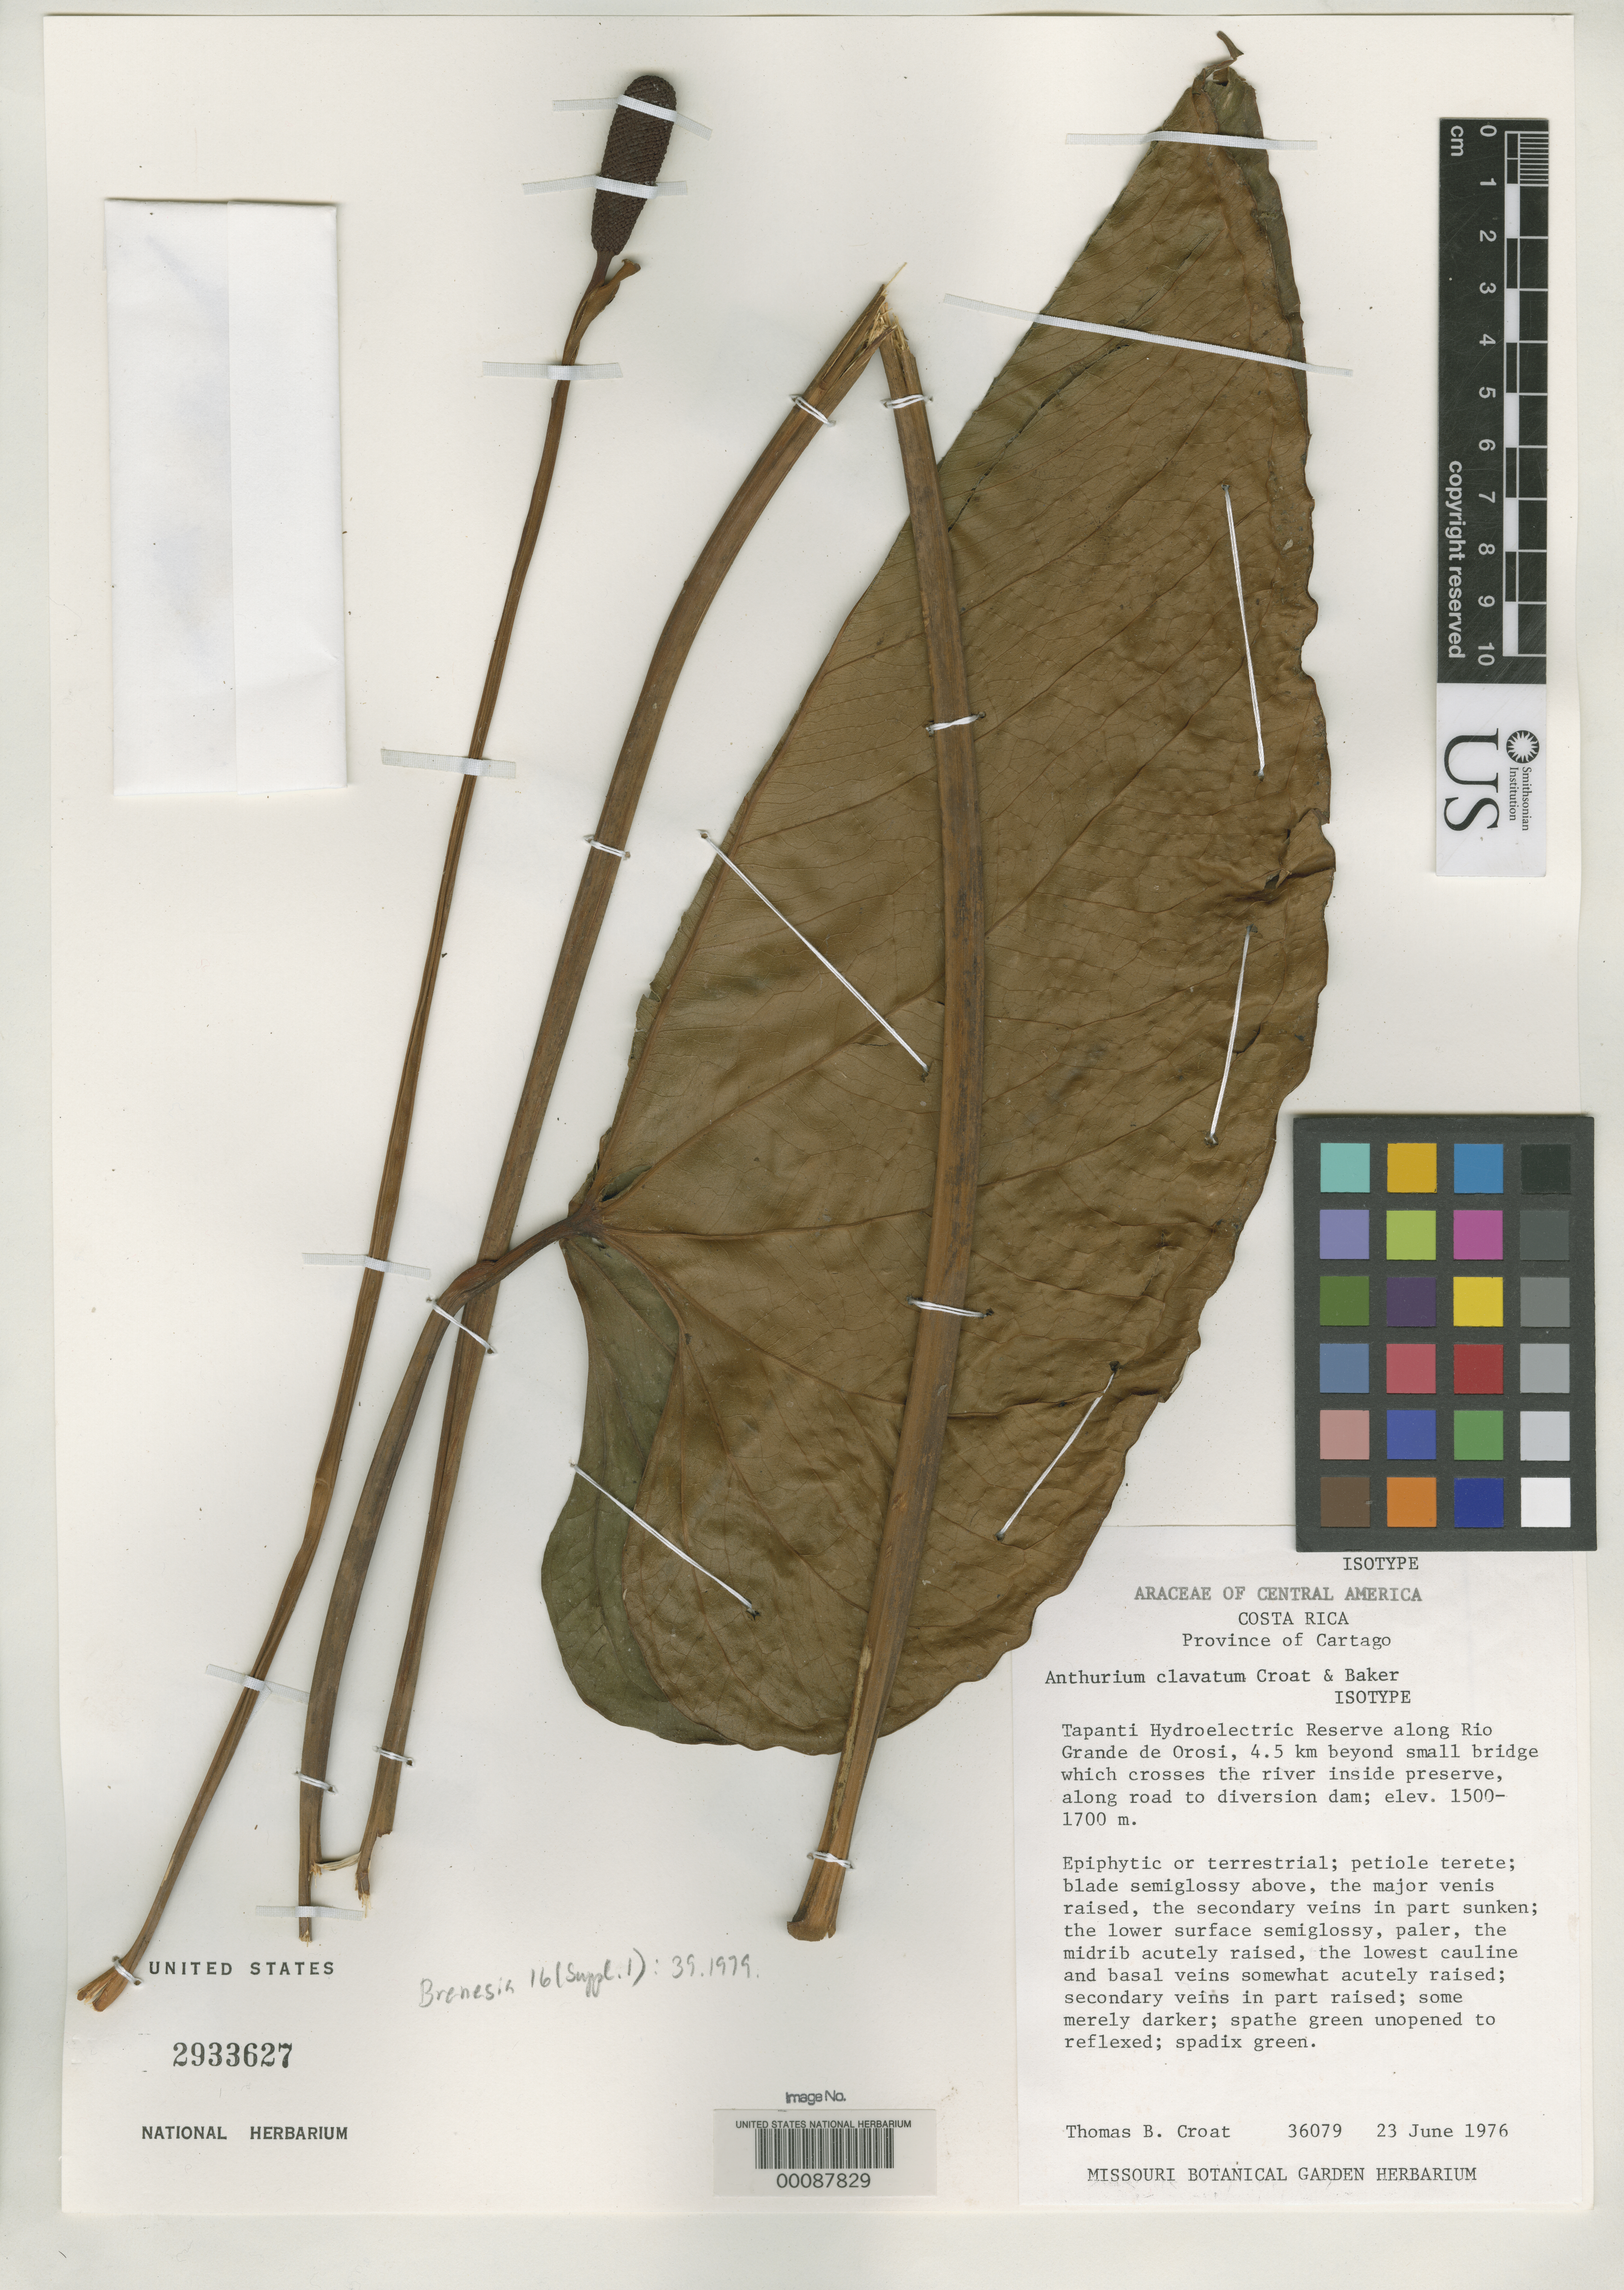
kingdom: Plantae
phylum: Tracheophyta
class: Liliopsida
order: Alismatales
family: Araceae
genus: Anthurium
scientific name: Anthurium clavatum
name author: Croat & R.A. Baker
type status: Isotype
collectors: T. B. Croat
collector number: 36079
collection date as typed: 23 Jun 1976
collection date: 1976-06-23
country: Costa Rica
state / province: Cartago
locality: Tapanti Hydroelectric Reserve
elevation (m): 1500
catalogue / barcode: US 2933627